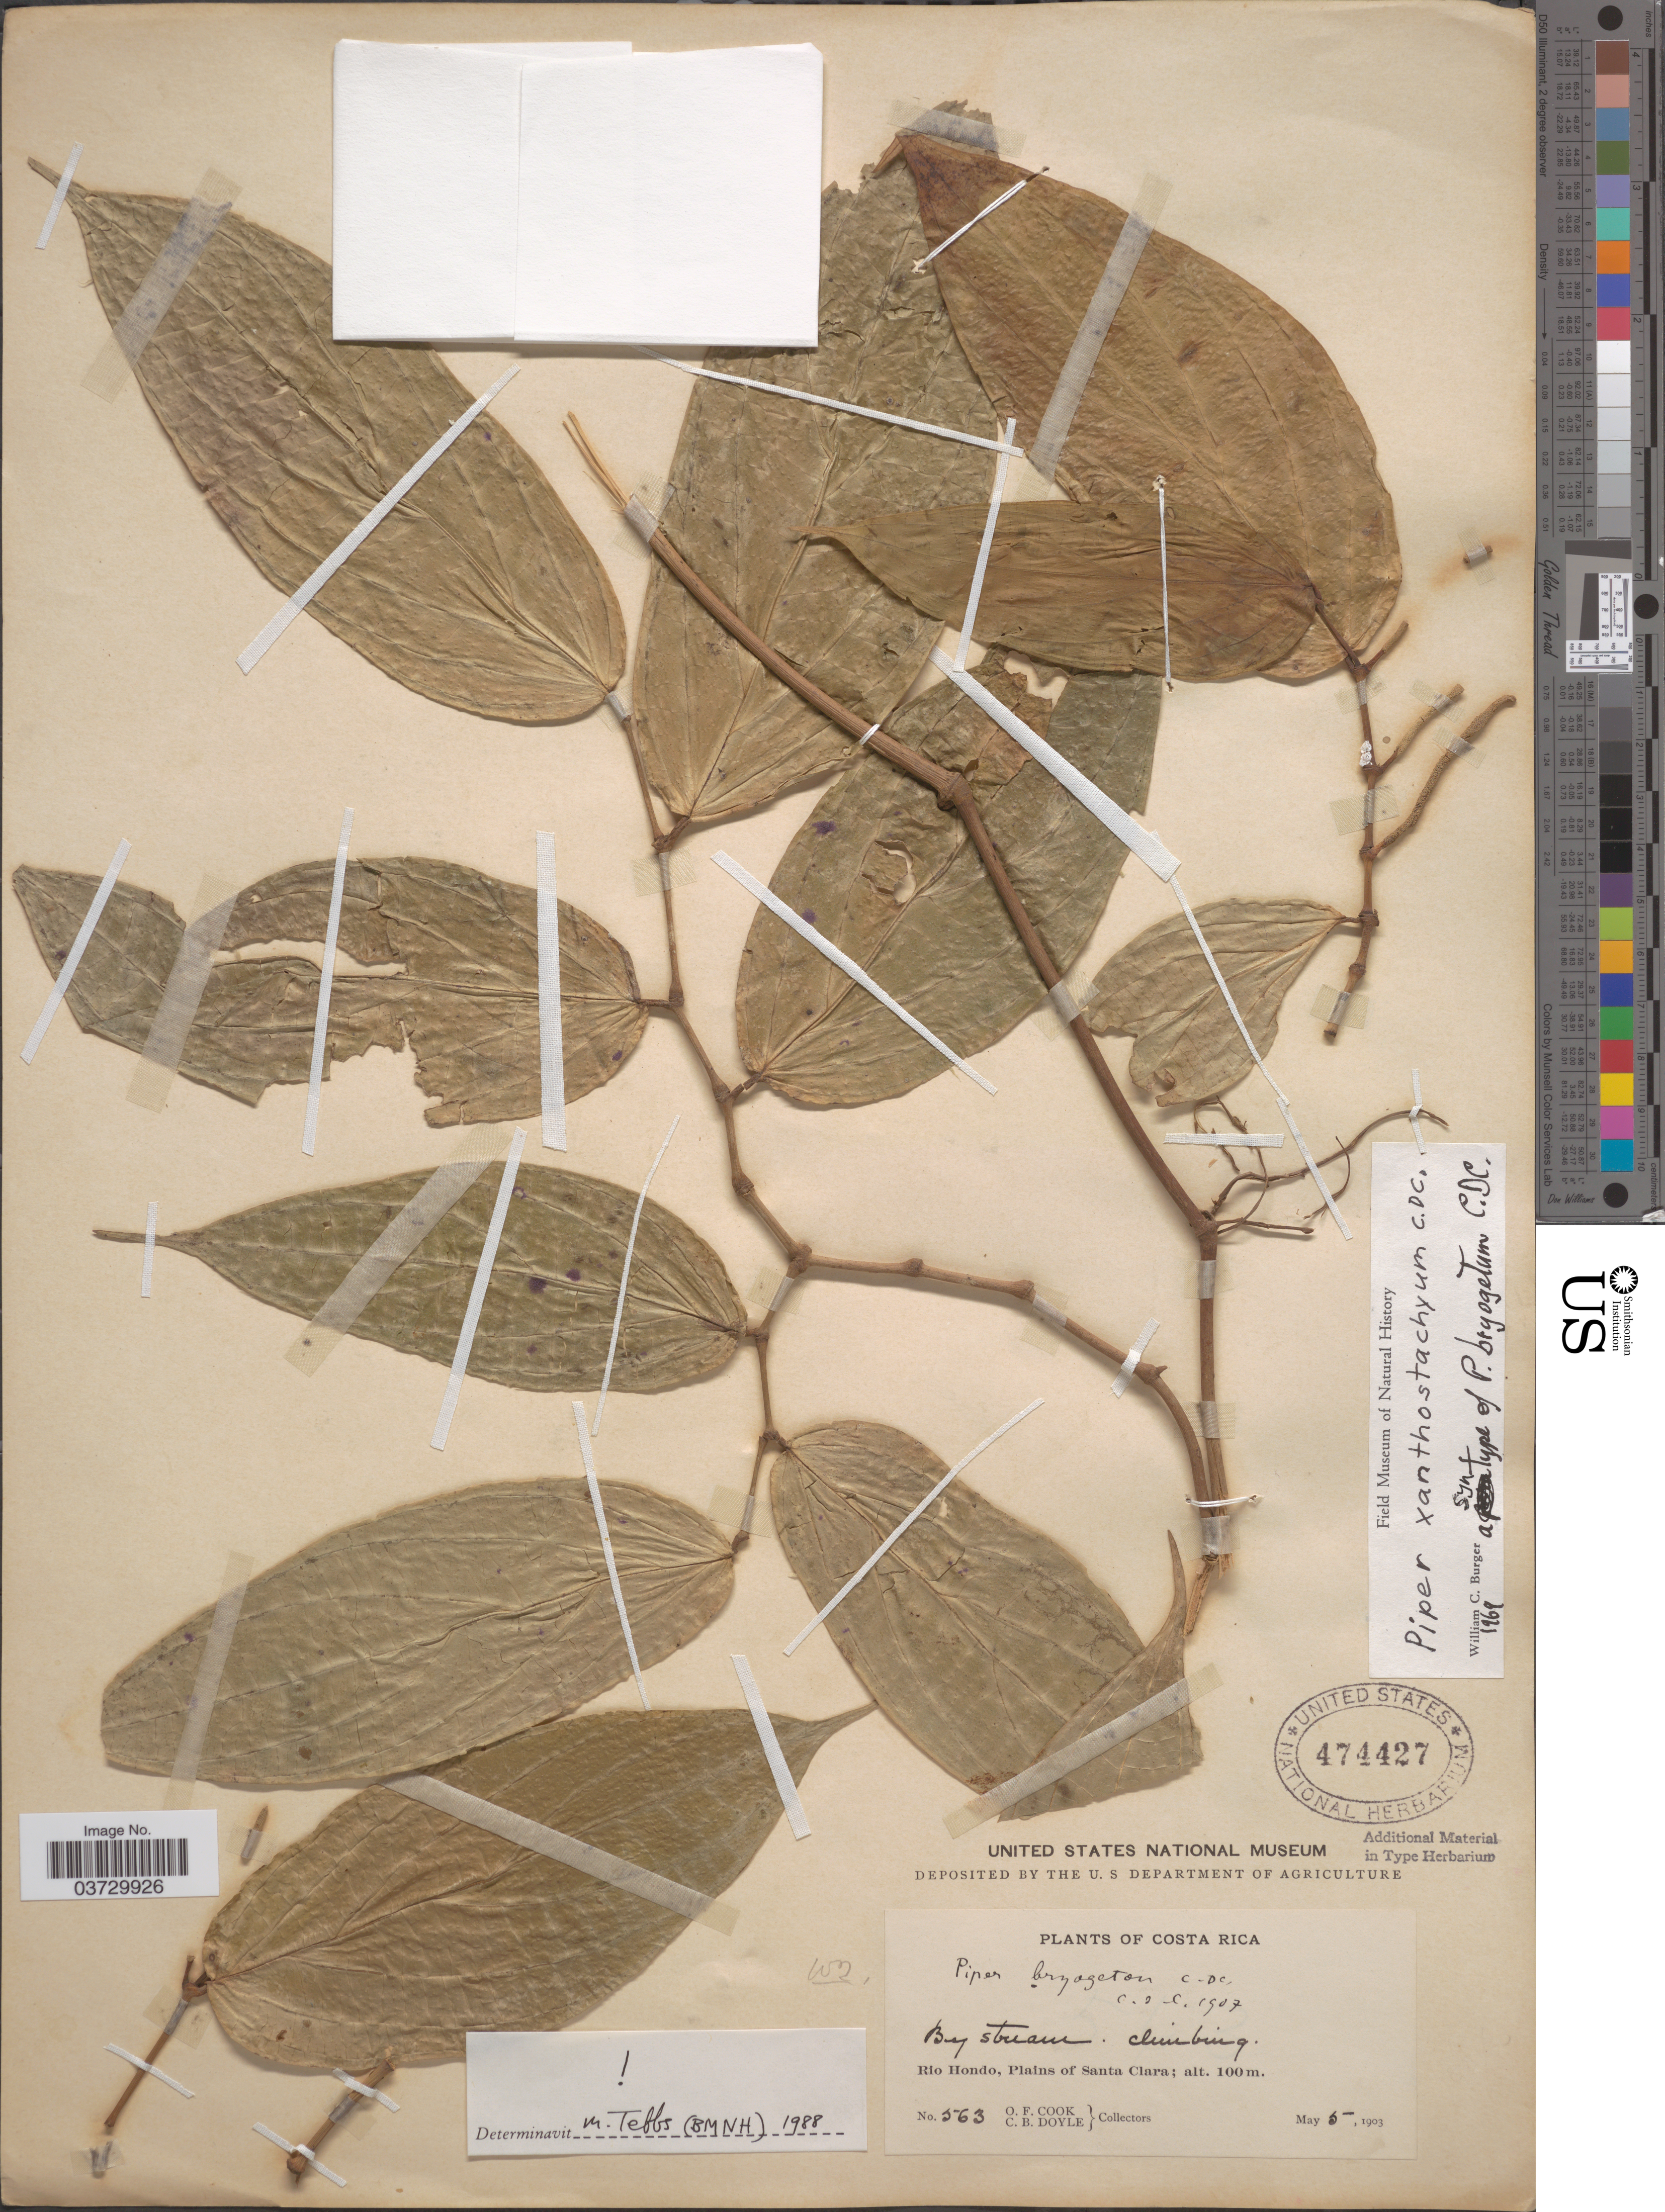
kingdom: Plantae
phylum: Tracheophyta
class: Magnoliopsida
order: Piperales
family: Piperaceae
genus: Piper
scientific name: Piper xanthostachyum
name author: C. DC. in Pittier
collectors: O. F. Cook & C. Doyle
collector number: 563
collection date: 1903-05-05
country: Costa Rica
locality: Rio Hondo, Plains of Santa Clara.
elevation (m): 100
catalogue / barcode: US 474427